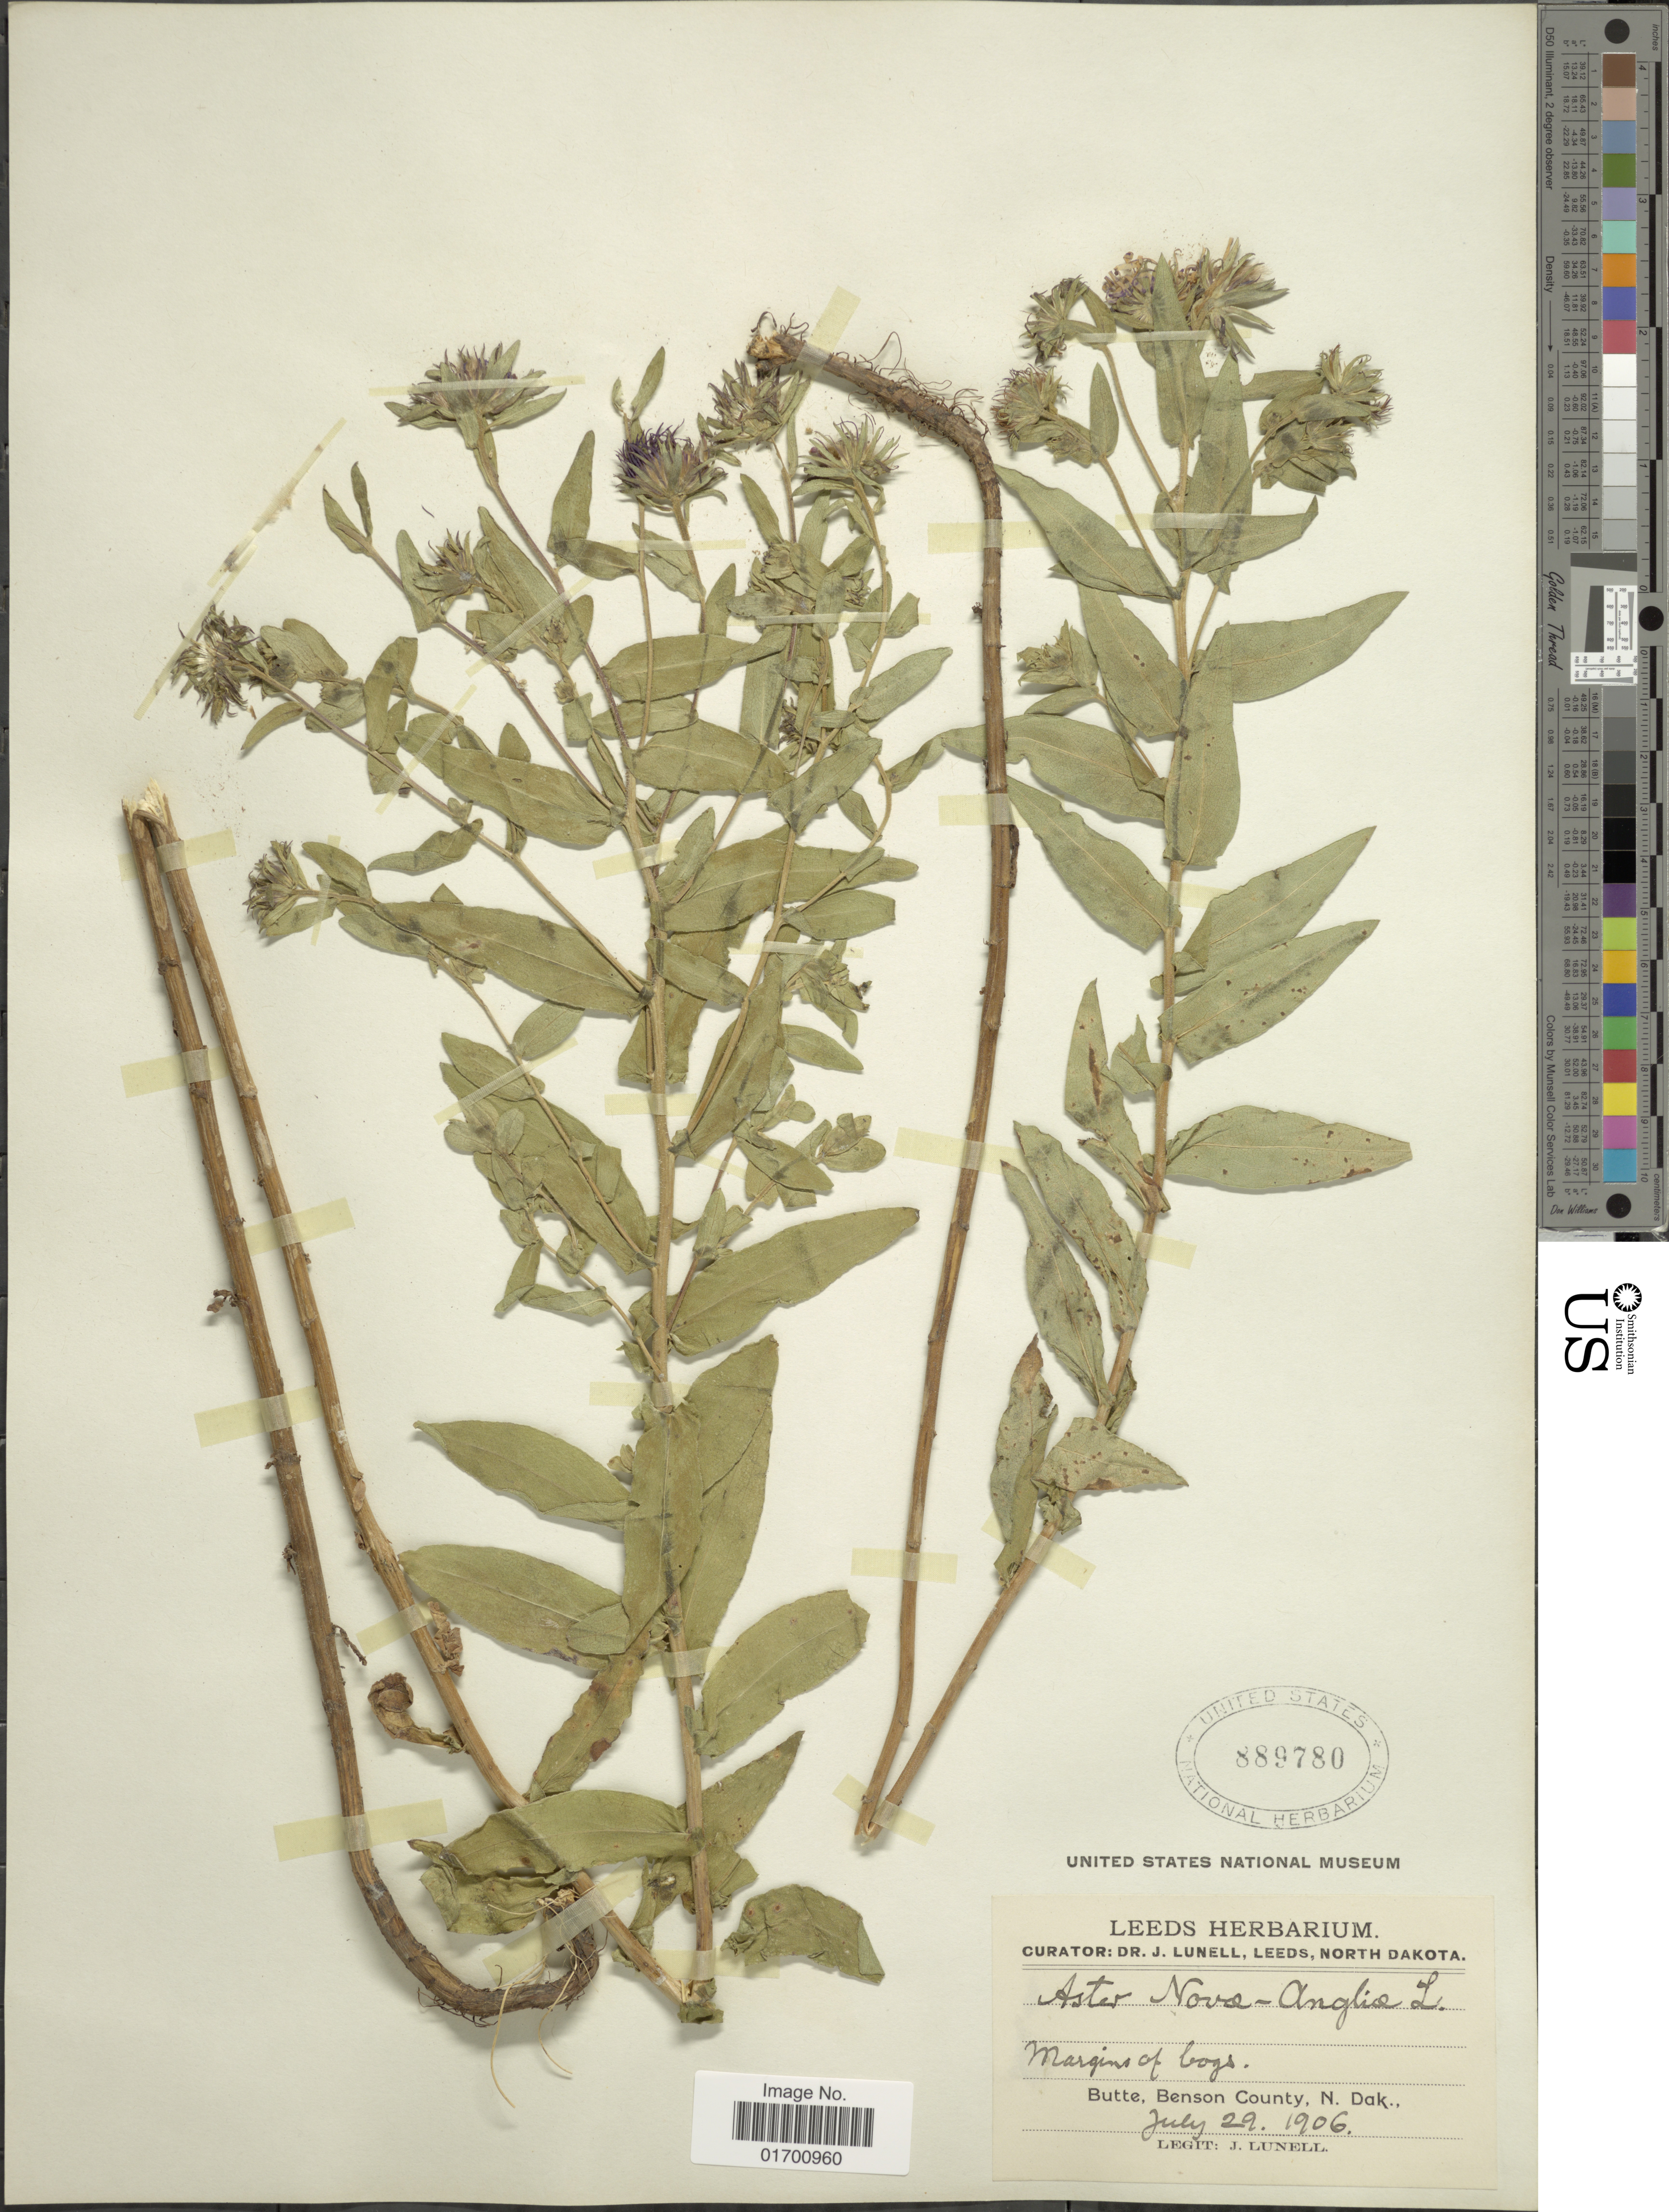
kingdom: Plantae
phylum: Tracheophyta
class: Magnoliopsida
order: Asterales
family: Asteraceae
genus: Symphyotrichum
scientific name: Symphyotrichum novae-angliae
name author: (L.) G.L. Nesom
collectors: J. Lunell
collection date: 1906-07-29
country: United States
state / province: North Dakota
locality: Butte, Benson County, N. Dak.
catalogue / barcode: US 889780